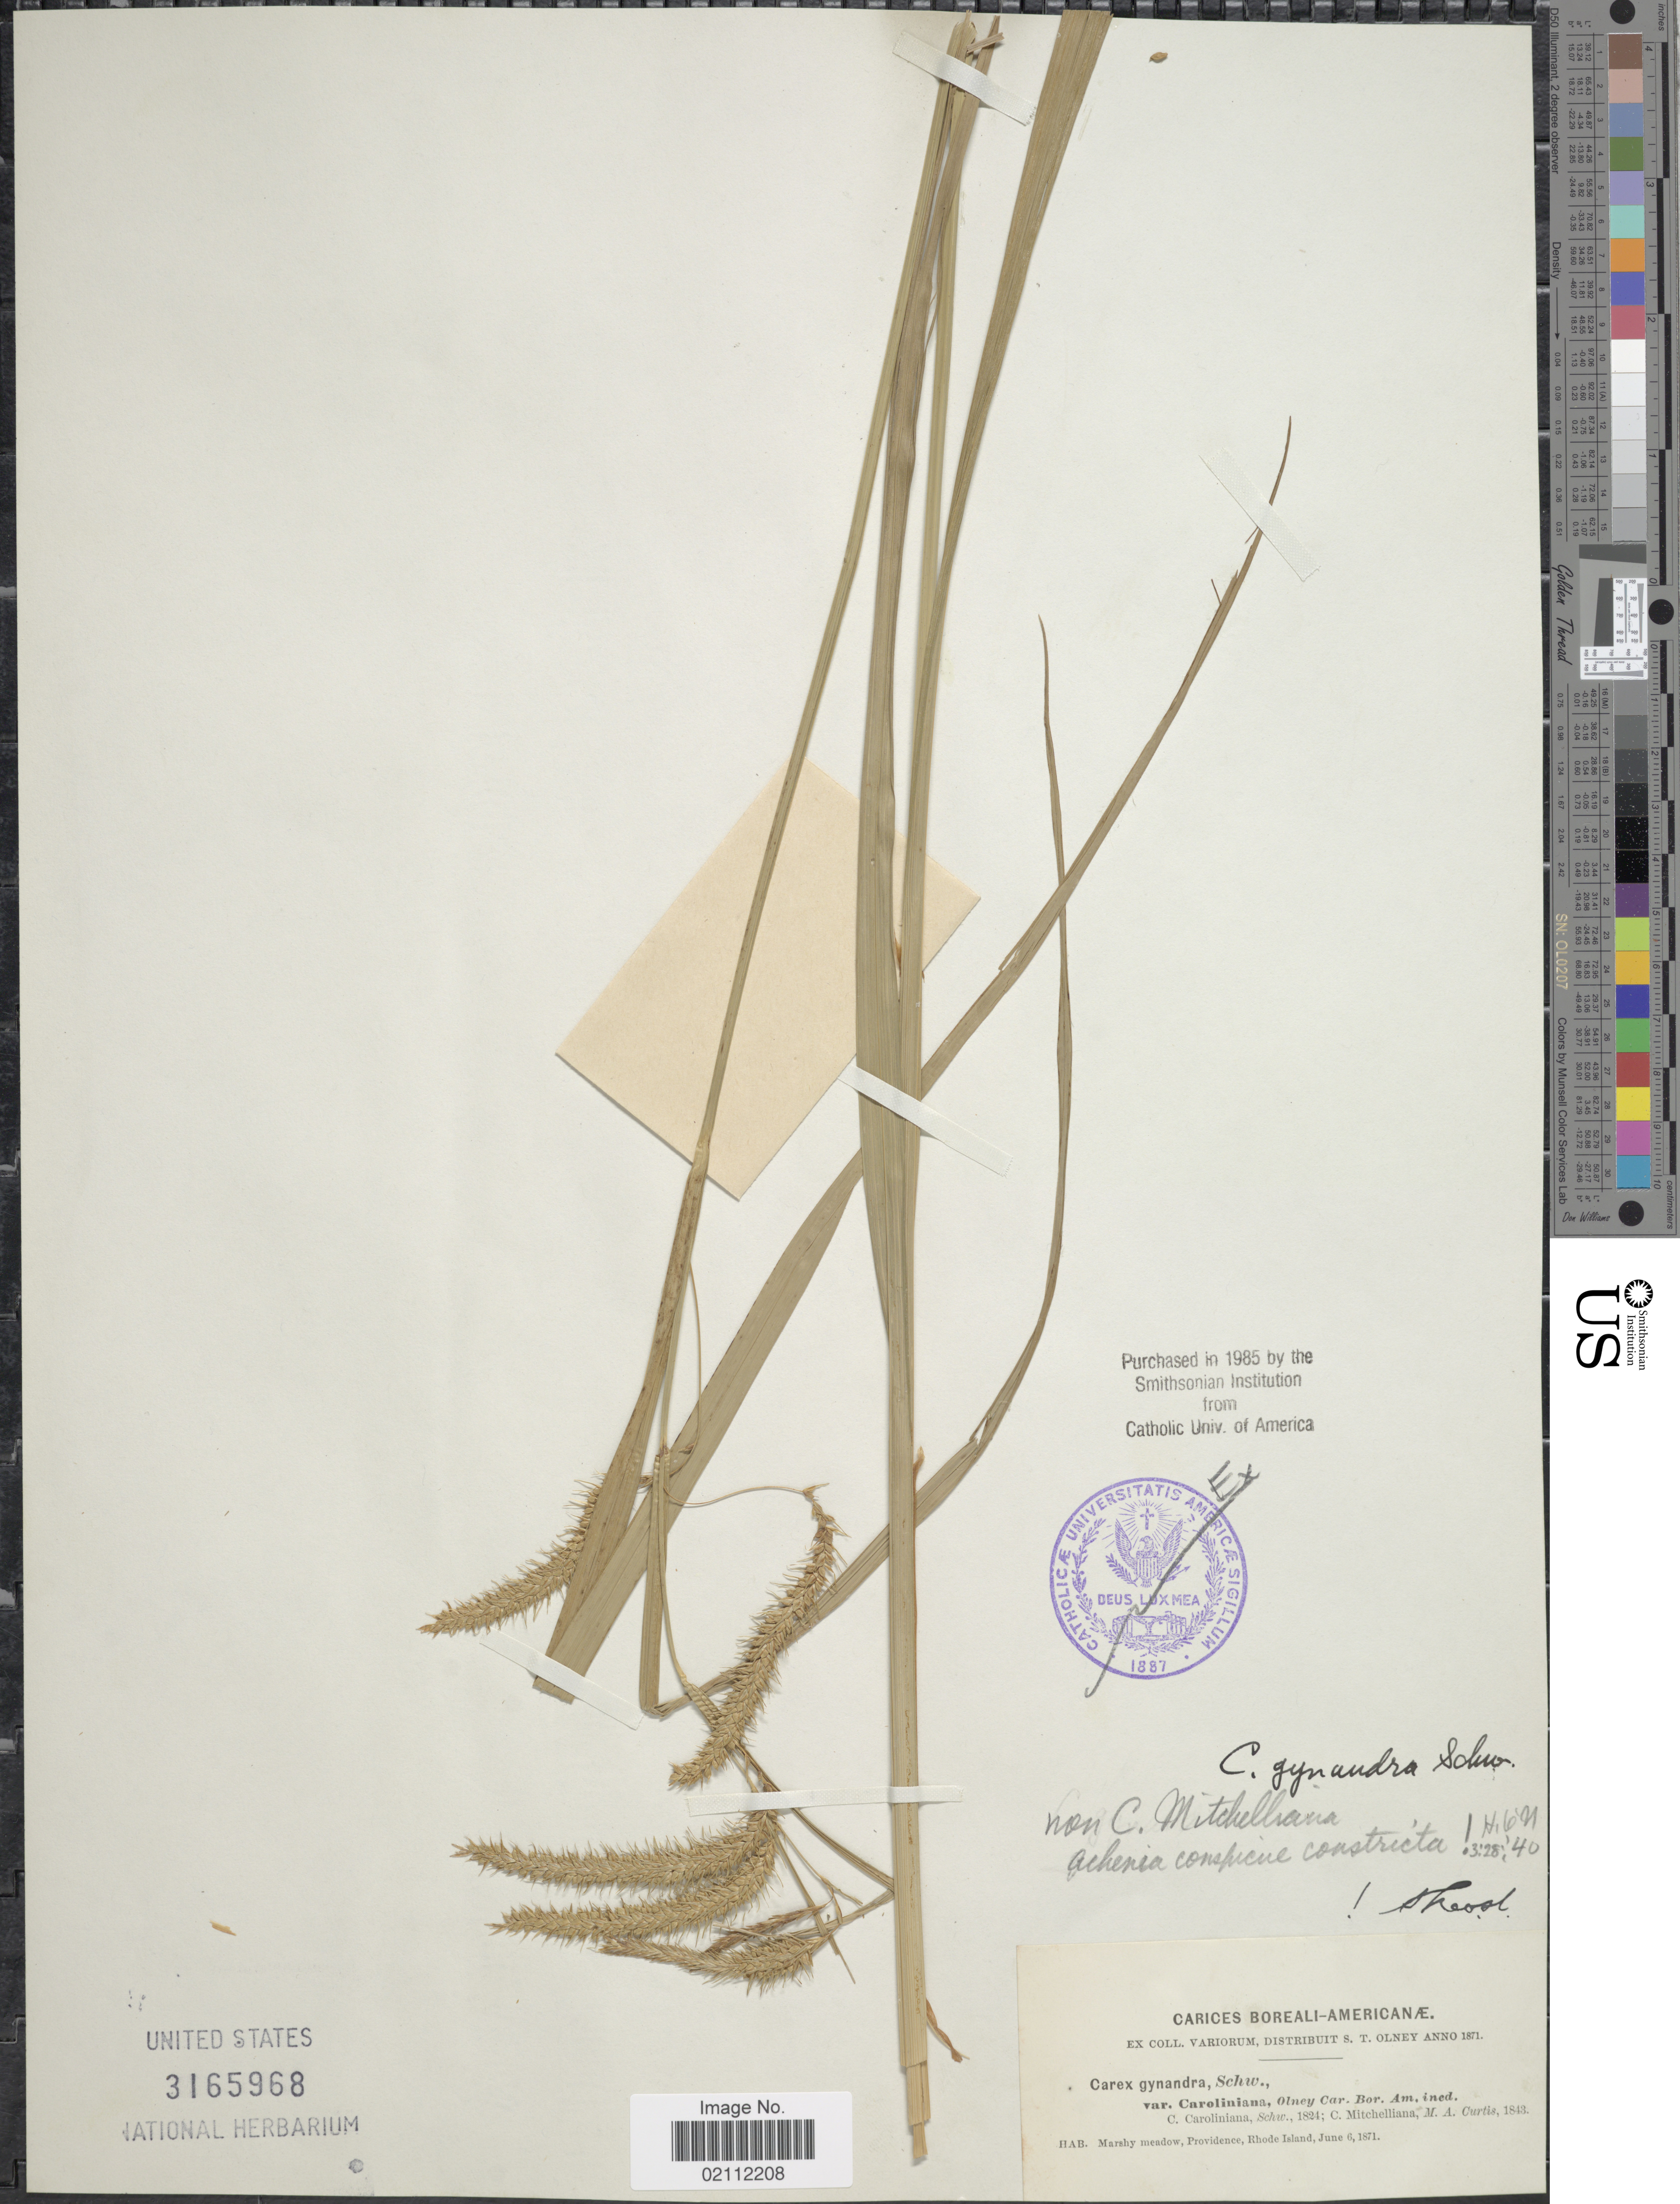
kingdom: Plantae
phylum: Tracheophyta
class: Liliopsida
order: Poales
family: Cyperaceae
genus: Carex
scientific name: Carex gynandra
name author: Schwein.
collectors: S. Olney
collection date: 1871-06-06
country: United States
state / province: Rhode Island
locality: Providence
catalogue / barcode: US 3165968